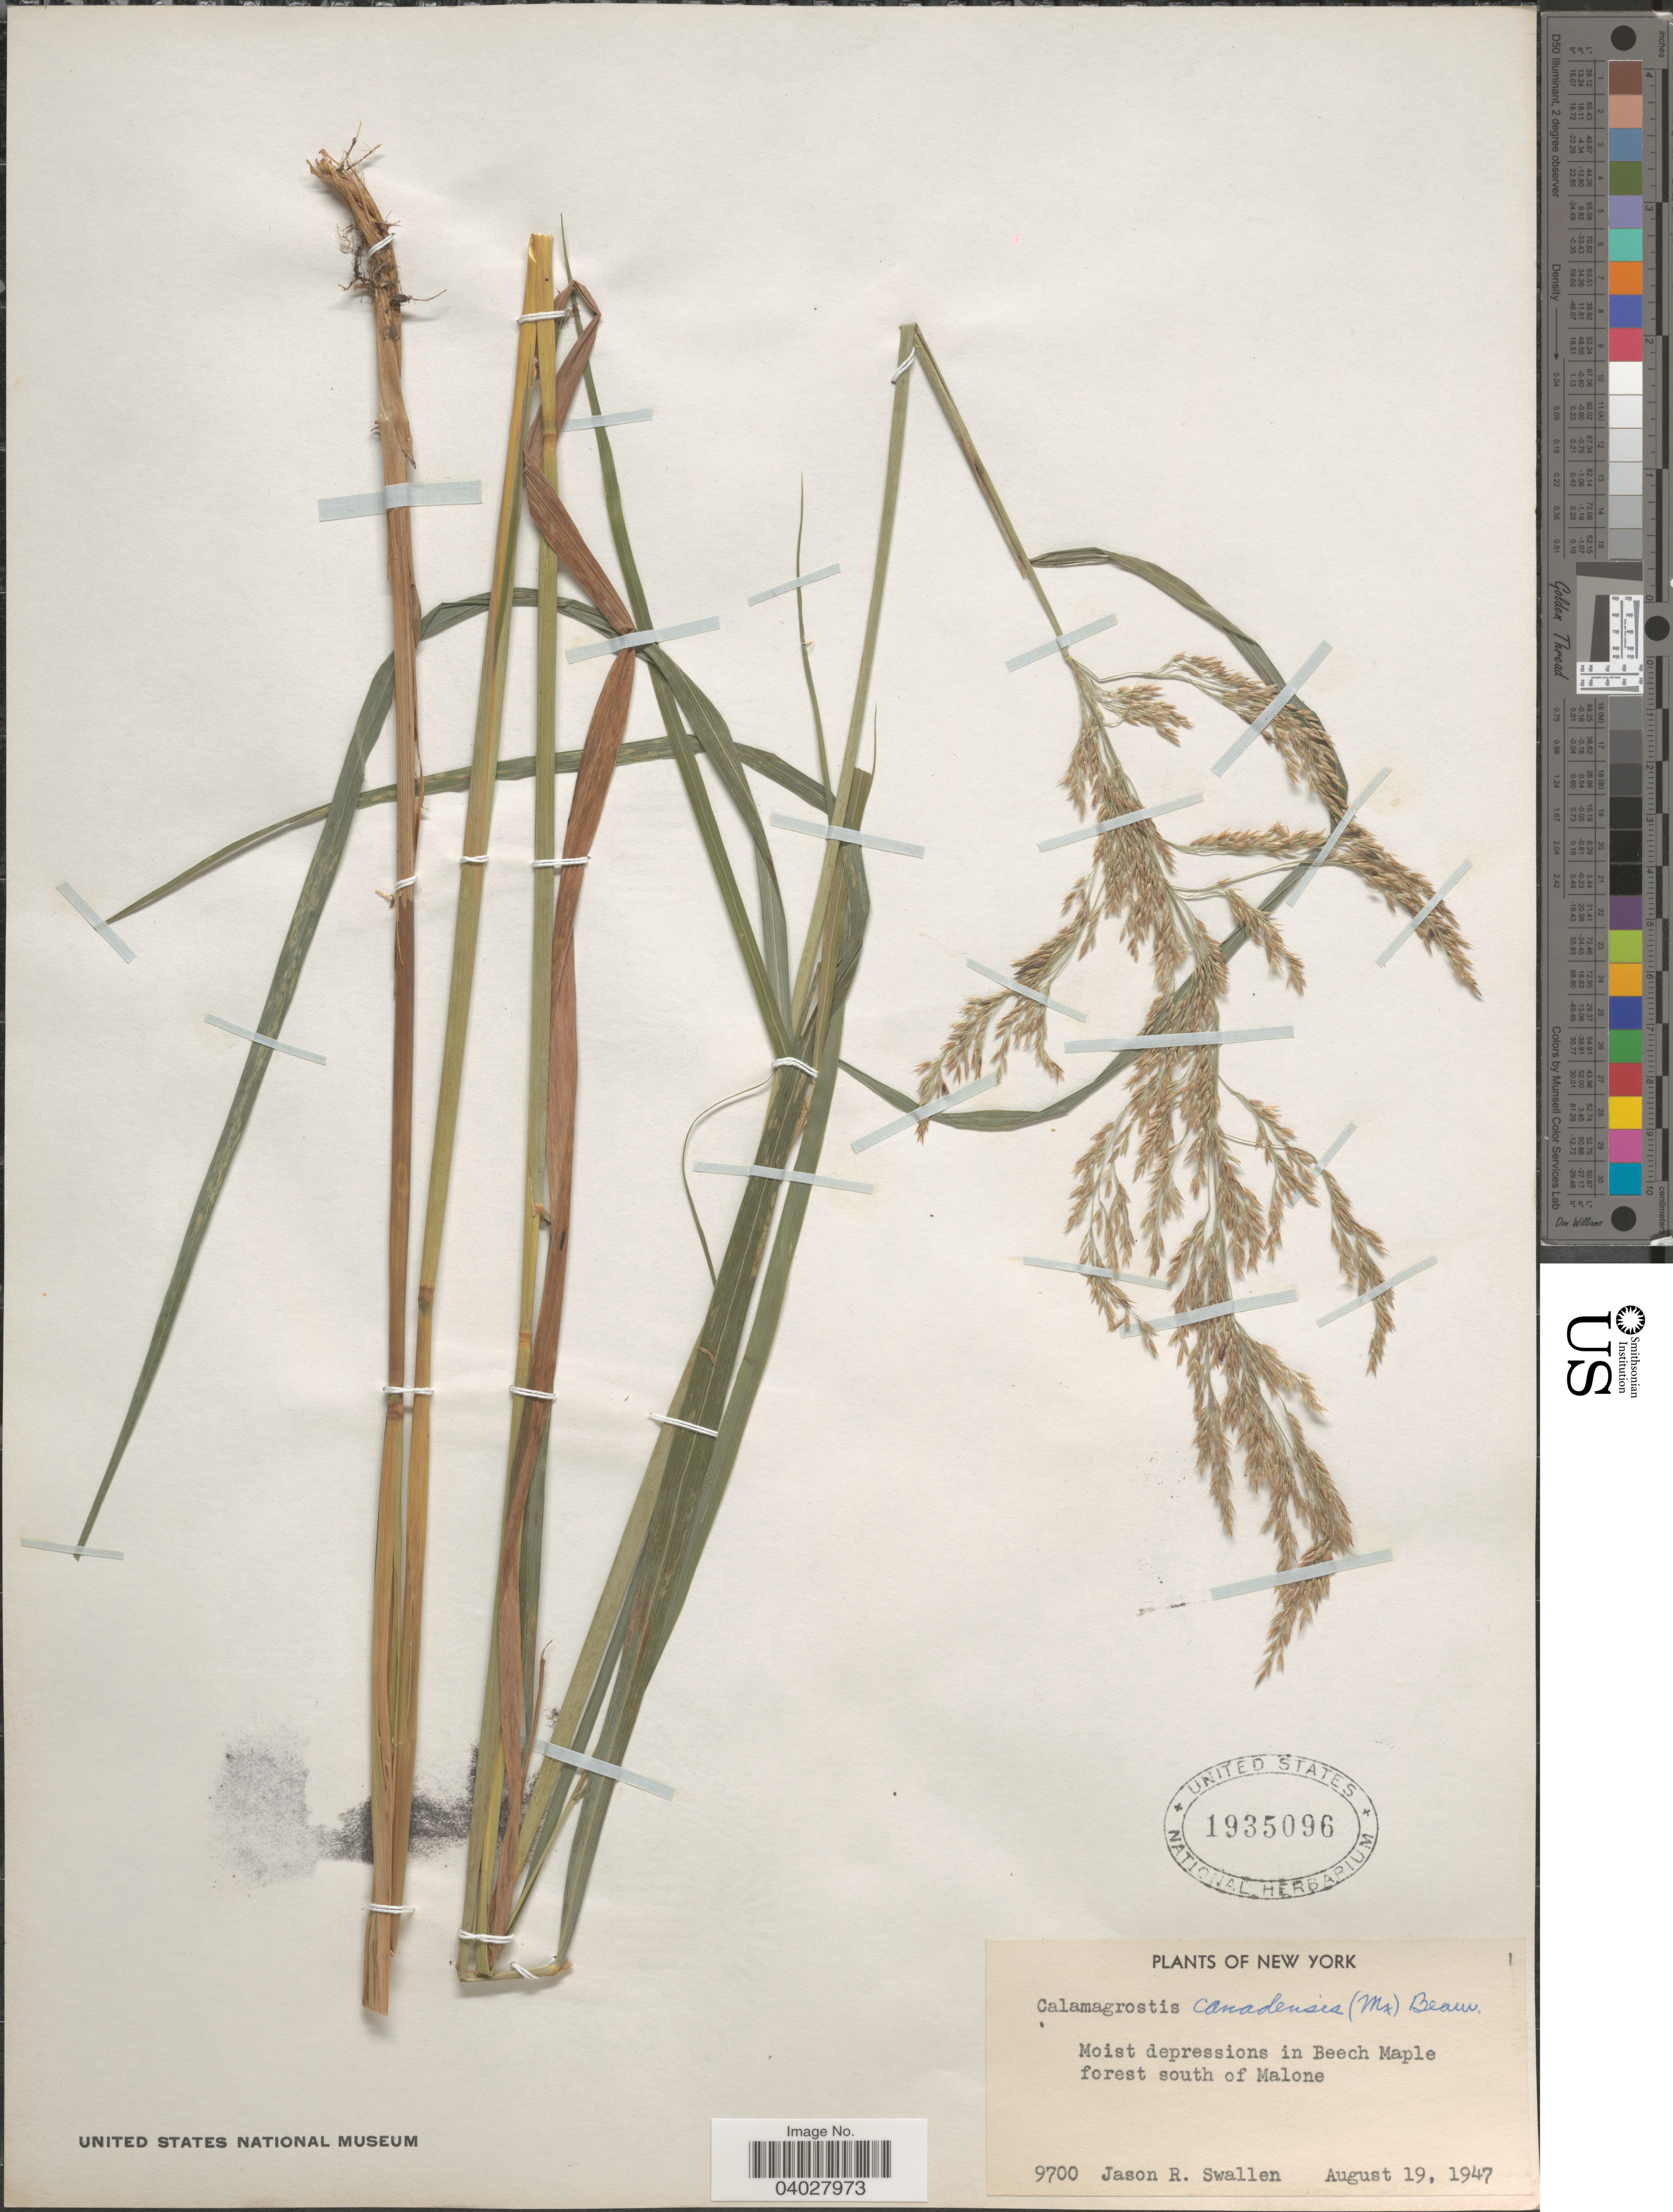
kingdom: Plantae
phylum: Tracheophyta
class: Liliopsida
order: Poales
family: Poaceae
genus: Calamagrostis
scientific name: Calamagrostis canadensis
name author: (Michx.) P. Beauv.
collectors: J. R. Swallen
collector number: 9700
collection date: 1947-08-19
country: United States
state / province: New York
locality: Moist depressions in Beech Maple forest south of Malone.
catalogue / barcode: US 1935096